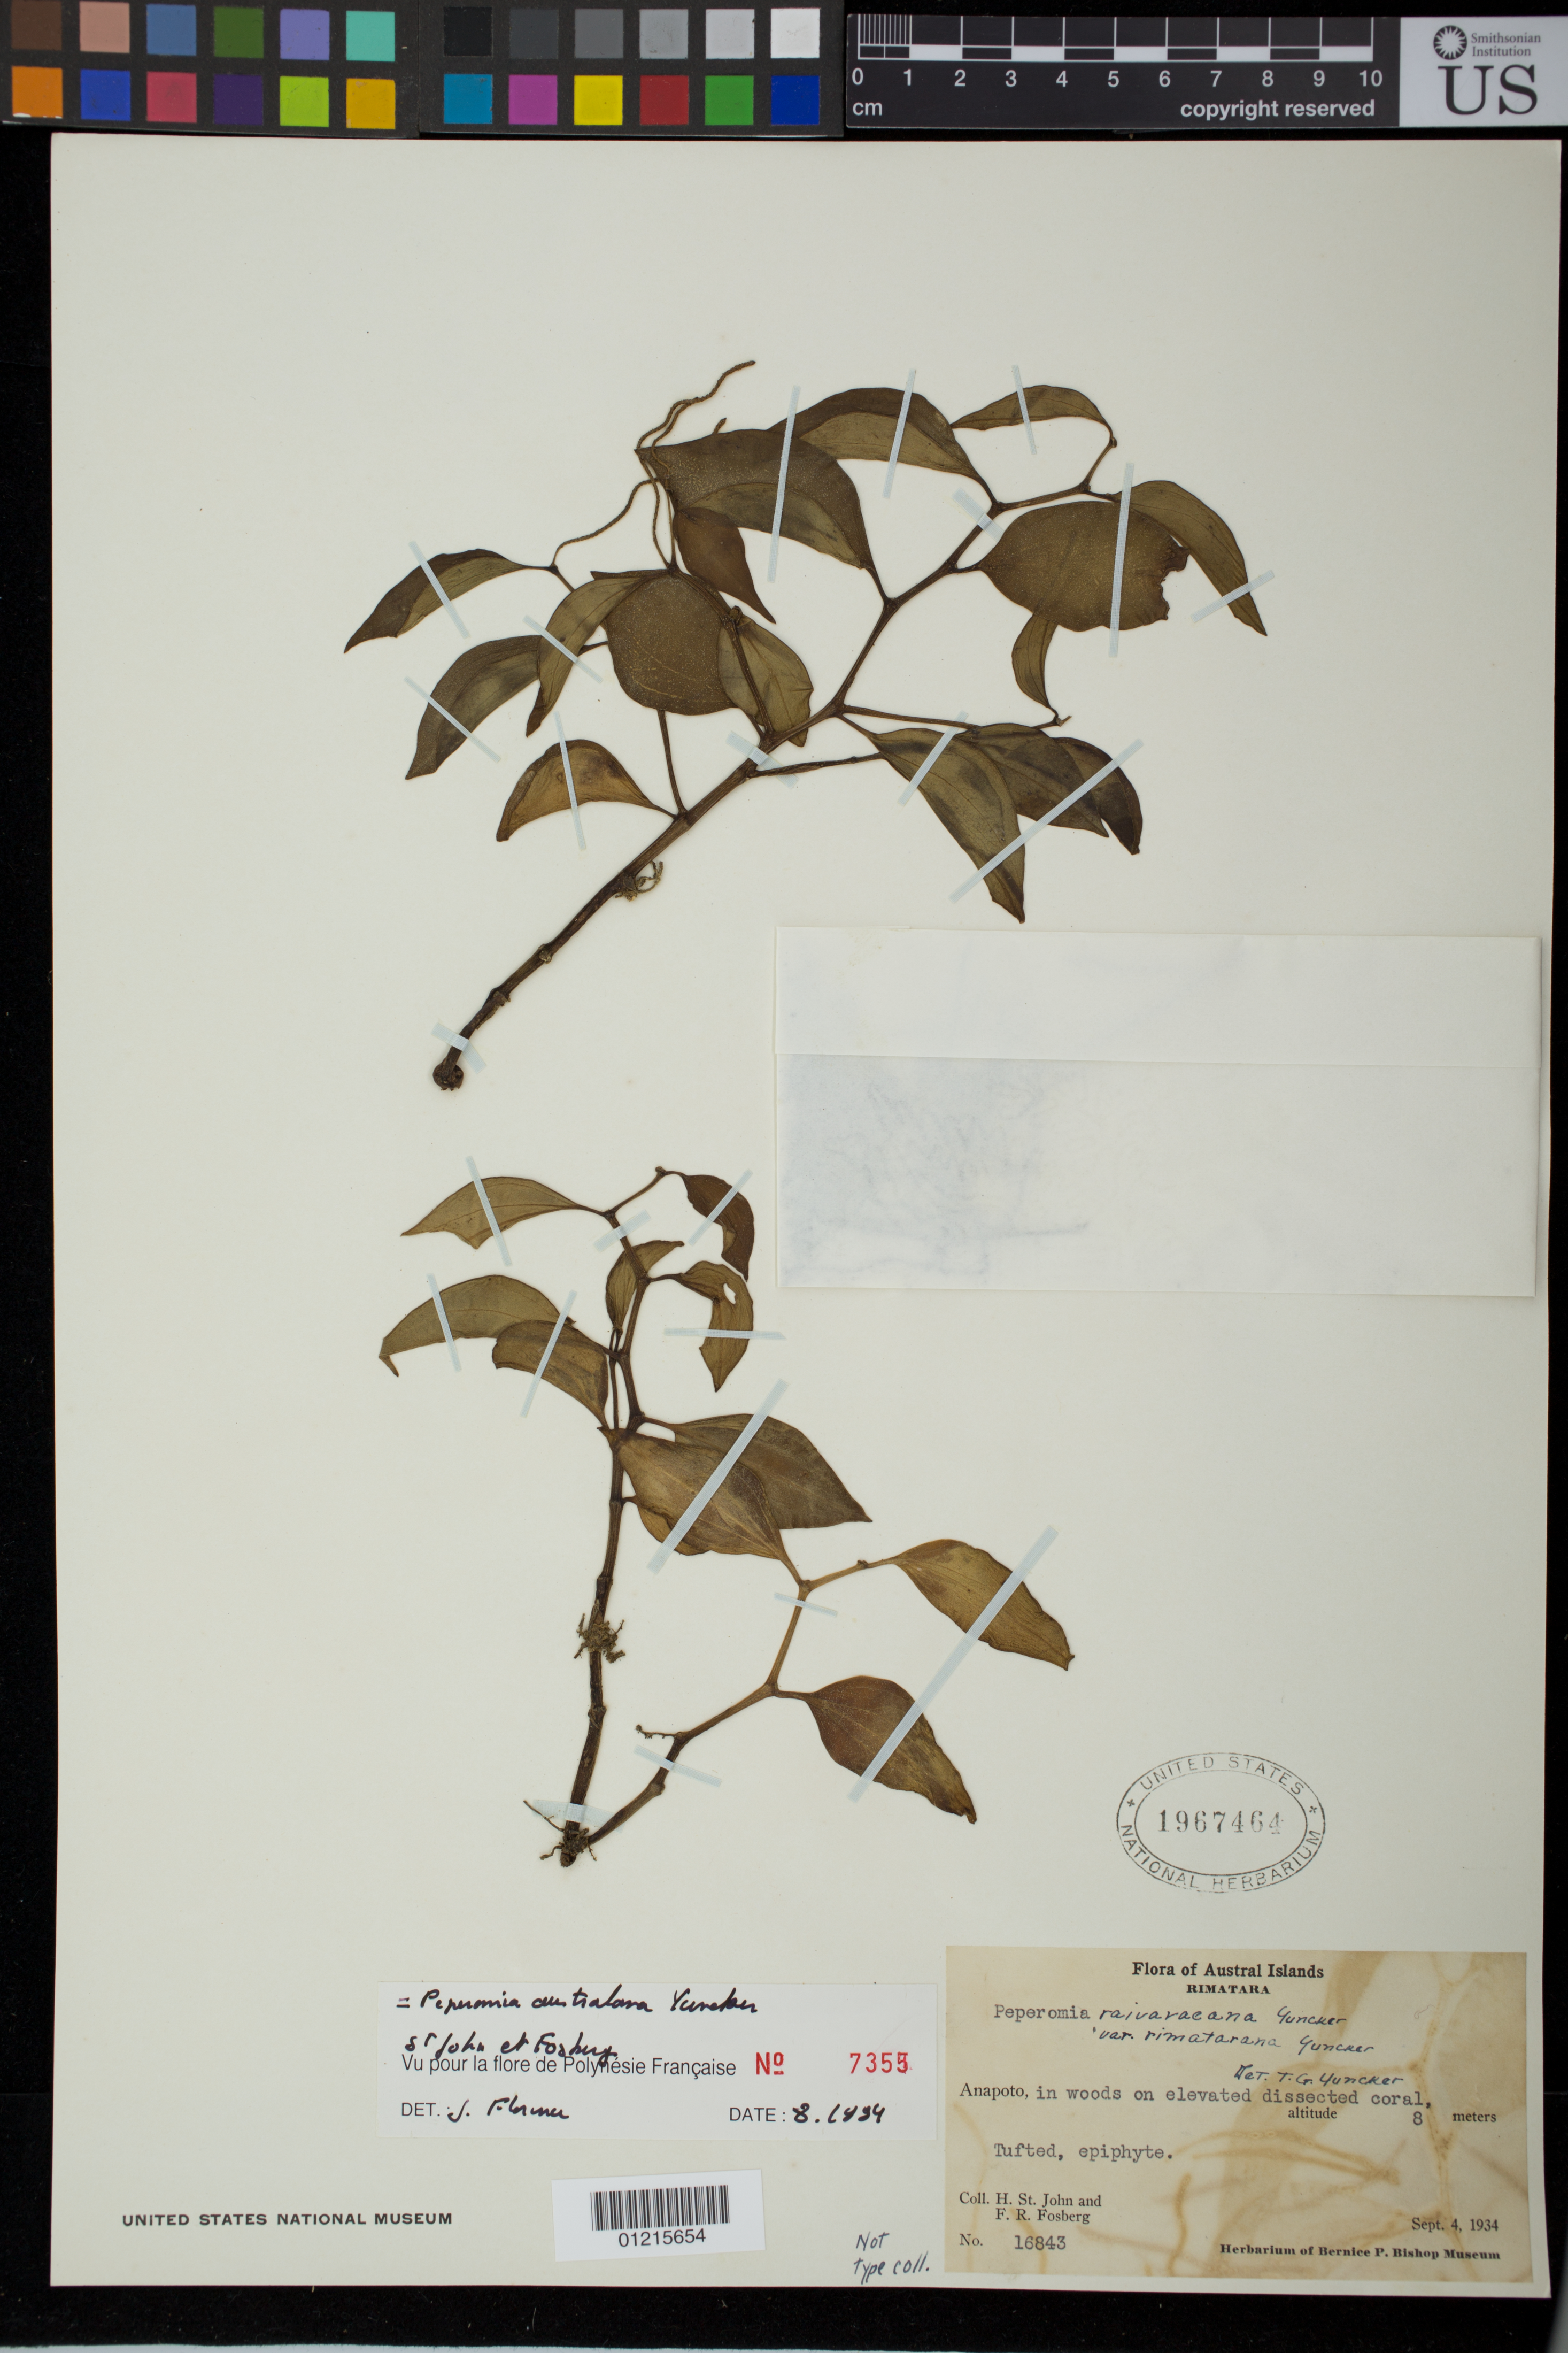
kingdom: Plantae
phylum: Tracheophyta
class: Magnoliopsida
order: Piperales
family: Piperaceae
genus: Peperomia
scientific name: Peperomia australana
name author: Yunck.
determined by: Florence, J.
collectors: H. St. John & F. R. Fosberg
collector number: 16843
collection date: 1934-09-04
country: French Polynesia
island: Rimatara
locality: Anapoto.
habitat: In woods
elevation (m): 8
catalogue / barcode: US 1967464